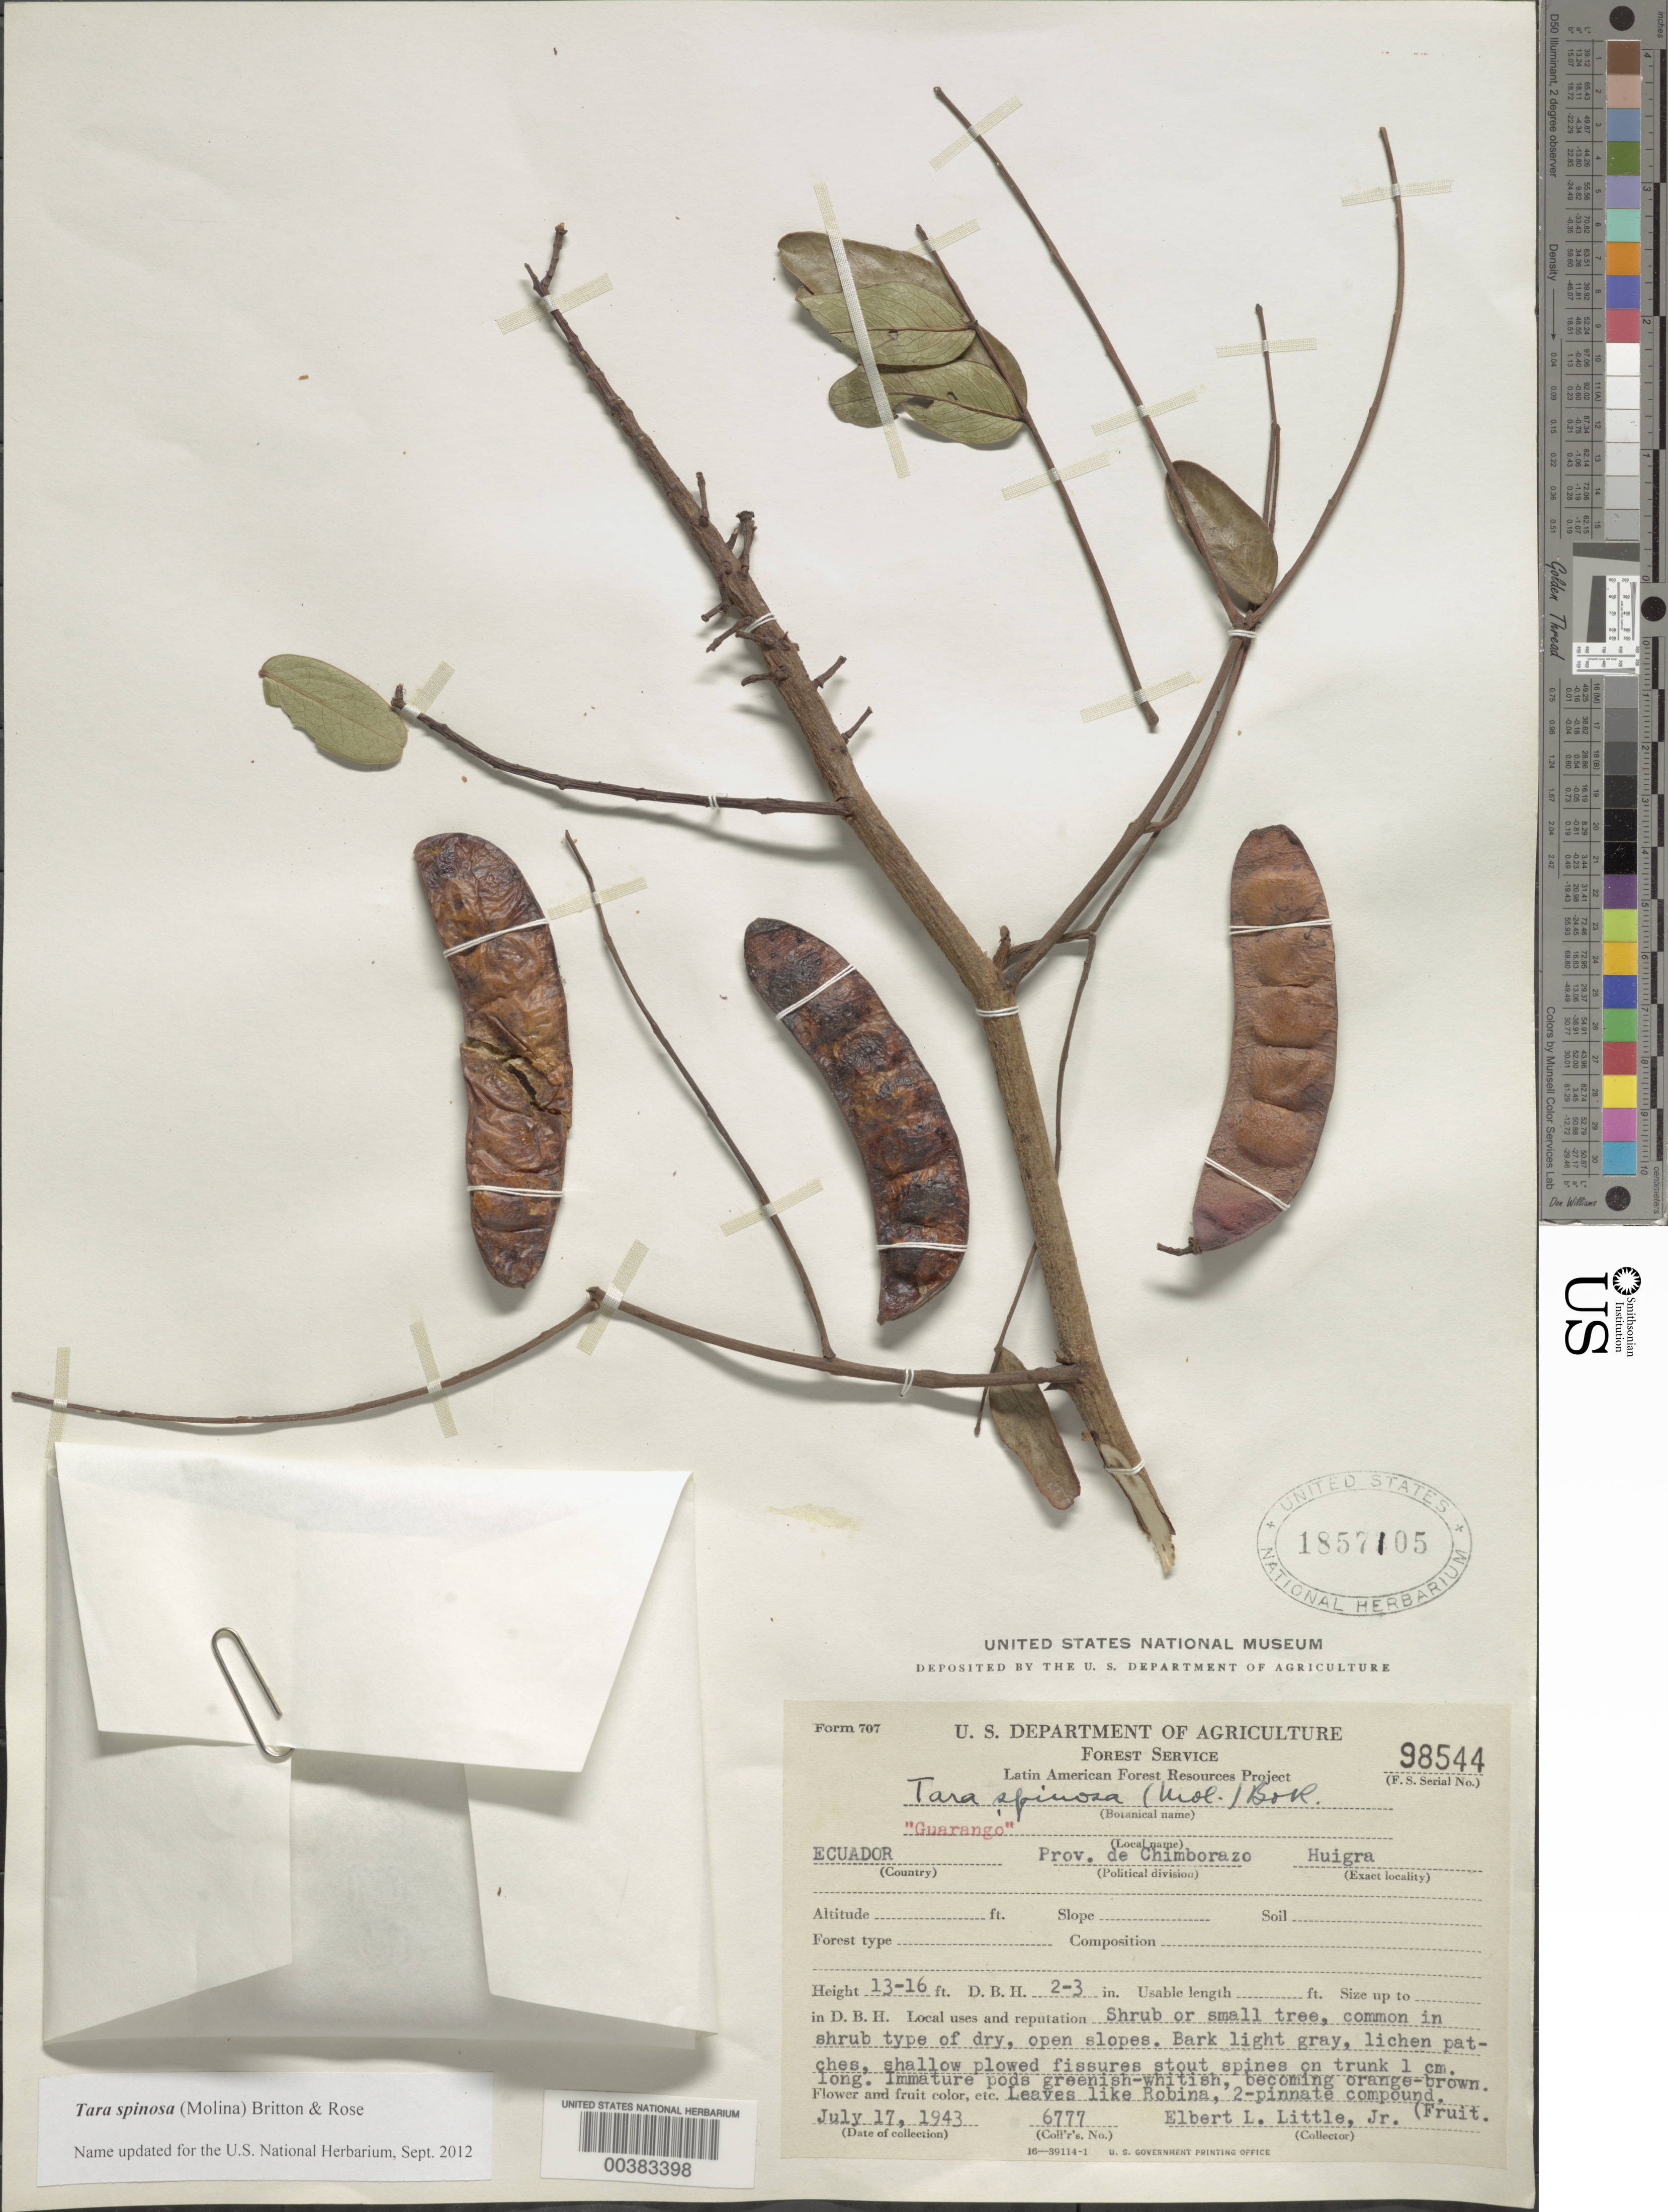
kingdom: Plantae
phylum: Tracheophyta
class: Magnoliopsida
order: Fabales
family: Fabaceae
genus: Tara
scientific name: Tara spinosa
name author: (Molina) Britton & Rose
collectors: E. L. Little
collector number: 6777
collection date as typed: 17 Jul 1943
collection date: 1943-07-17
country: Ecuador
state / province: Chimborazo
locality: Huigra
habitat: Dry open slopes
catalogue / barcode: US 1857105